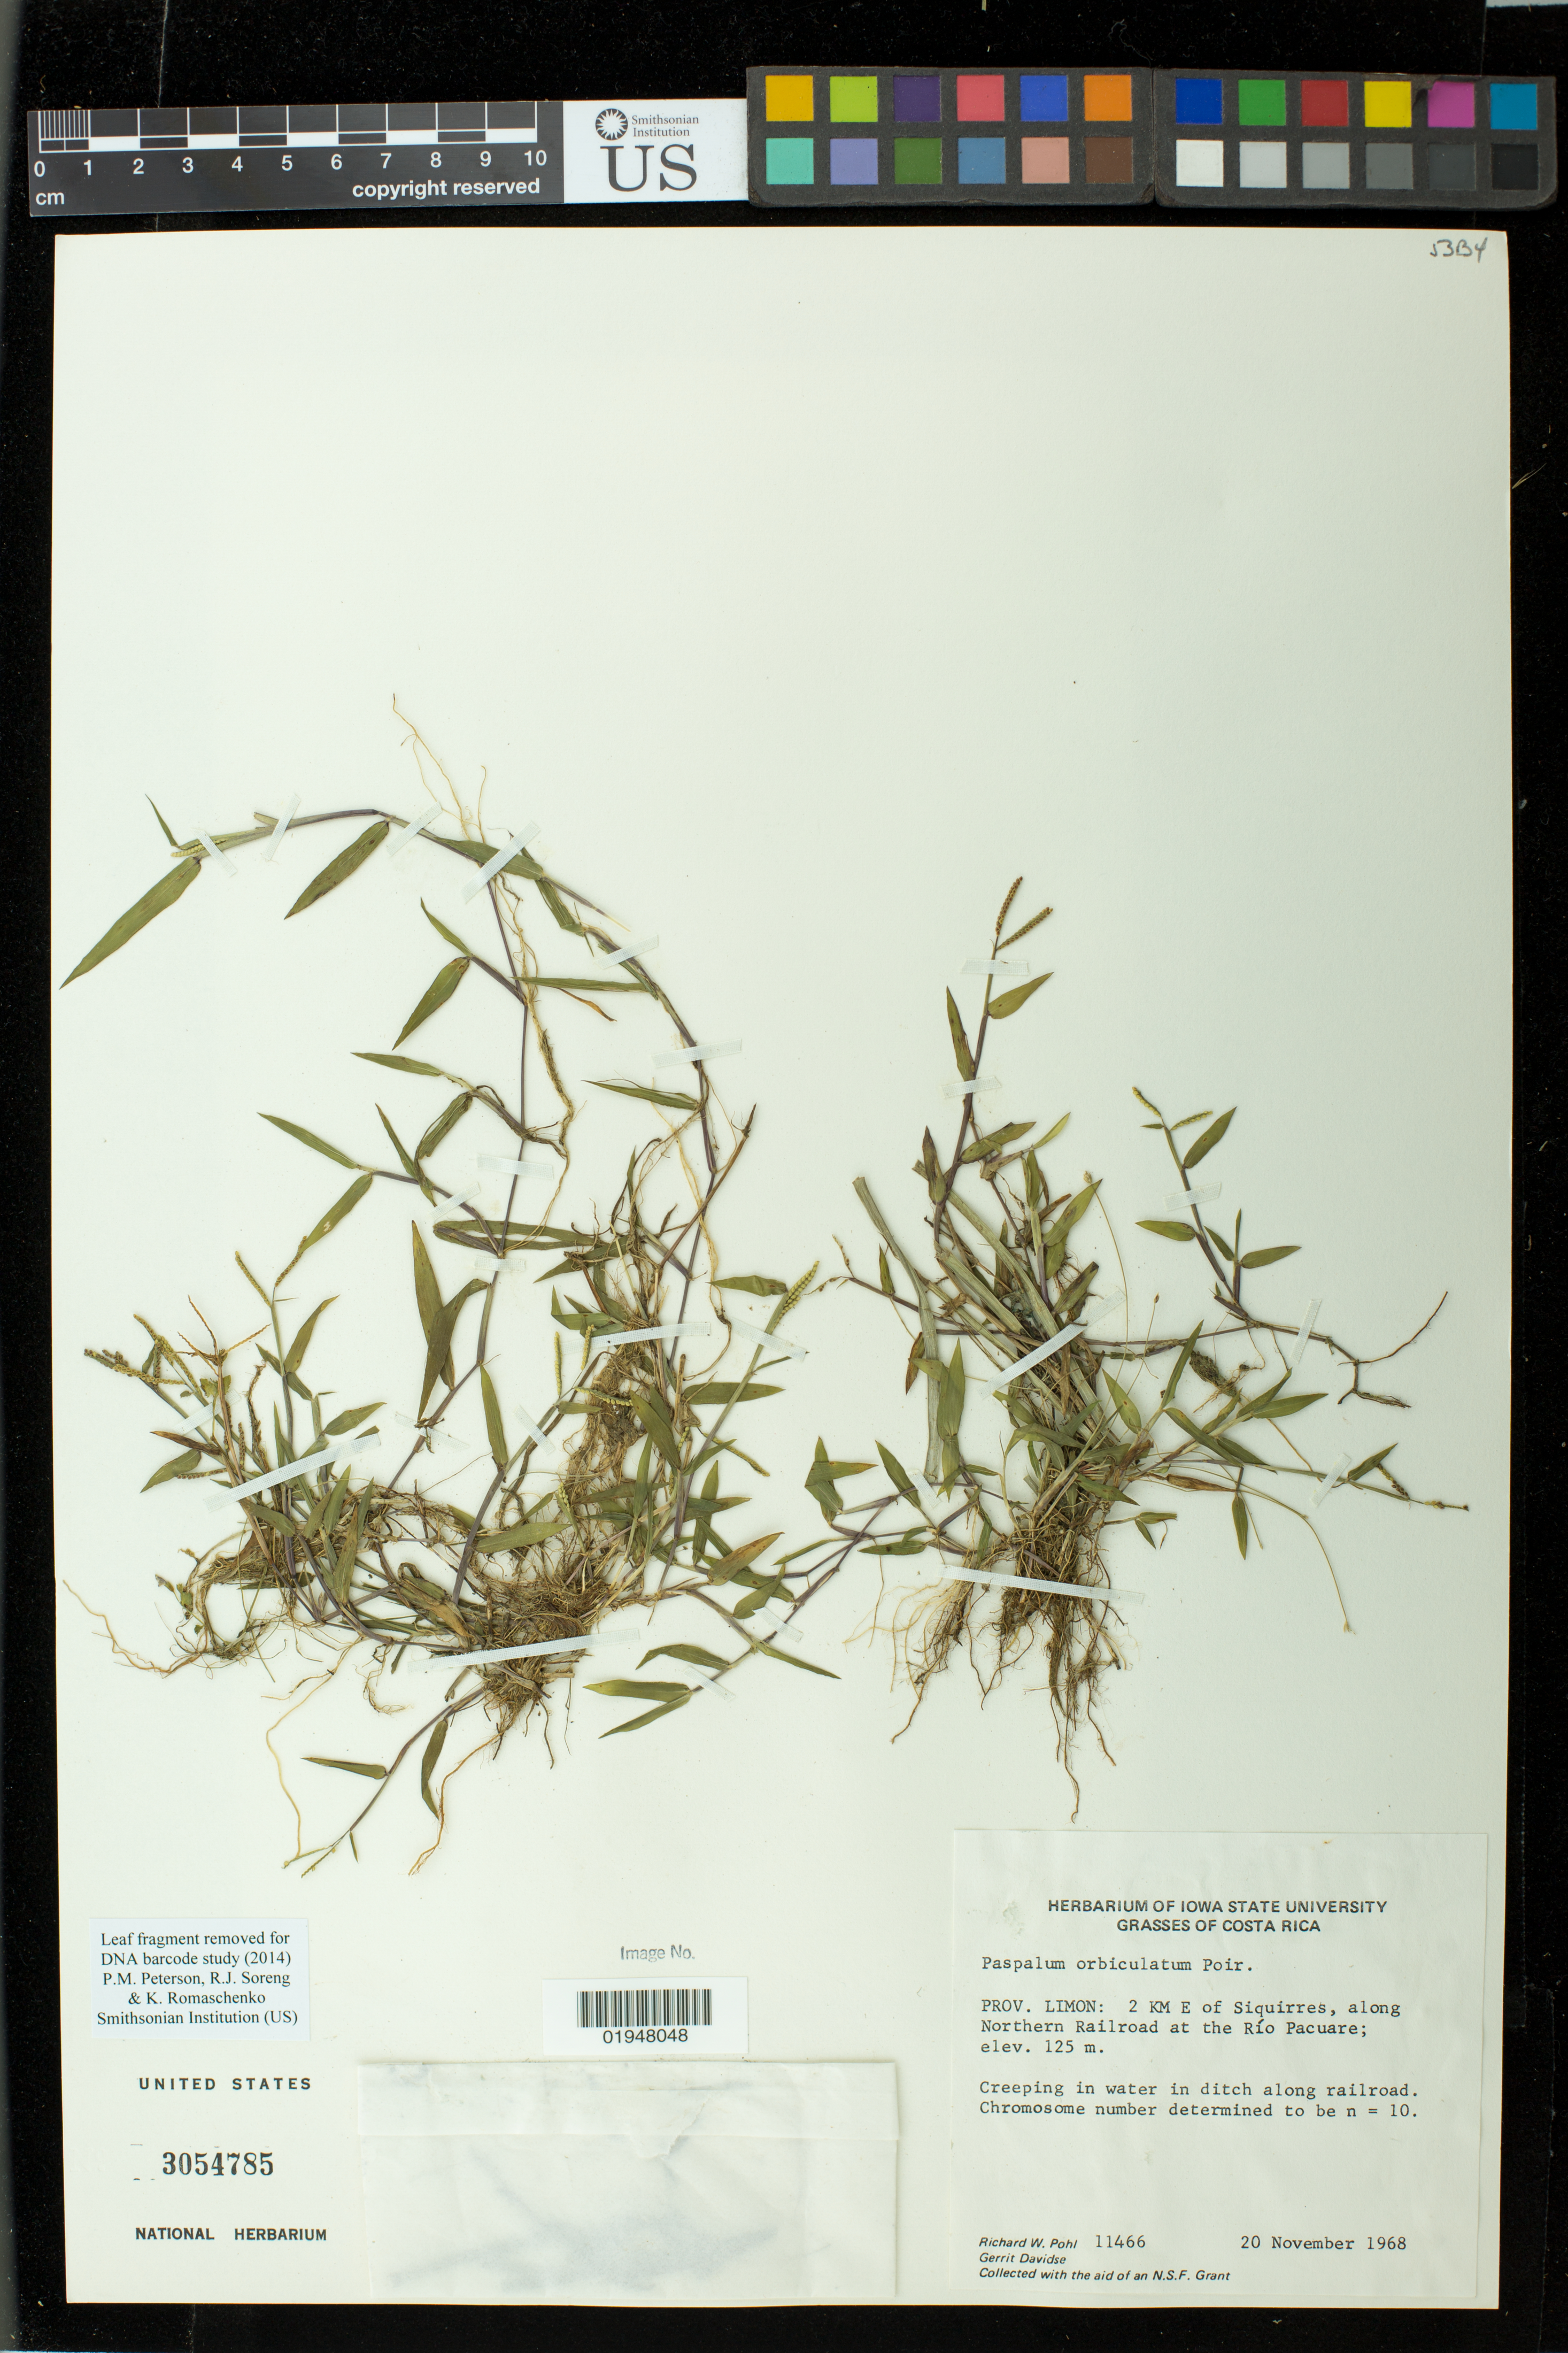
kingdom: Plantae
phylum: Tracheophyta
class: Liliopsida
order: Poales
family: Poaceae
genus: Paspalum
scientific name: Paspalum orbiculatum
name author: Poir. in Lam.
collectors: R. W. Pohl & G. Davidse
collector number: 11466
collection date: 1968-11-20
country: Costa Rica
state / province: Limón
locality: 2 KM E of Siquirres, along Northern Railroad at the Río Pacuare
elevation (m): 125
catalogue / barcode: US 3054785